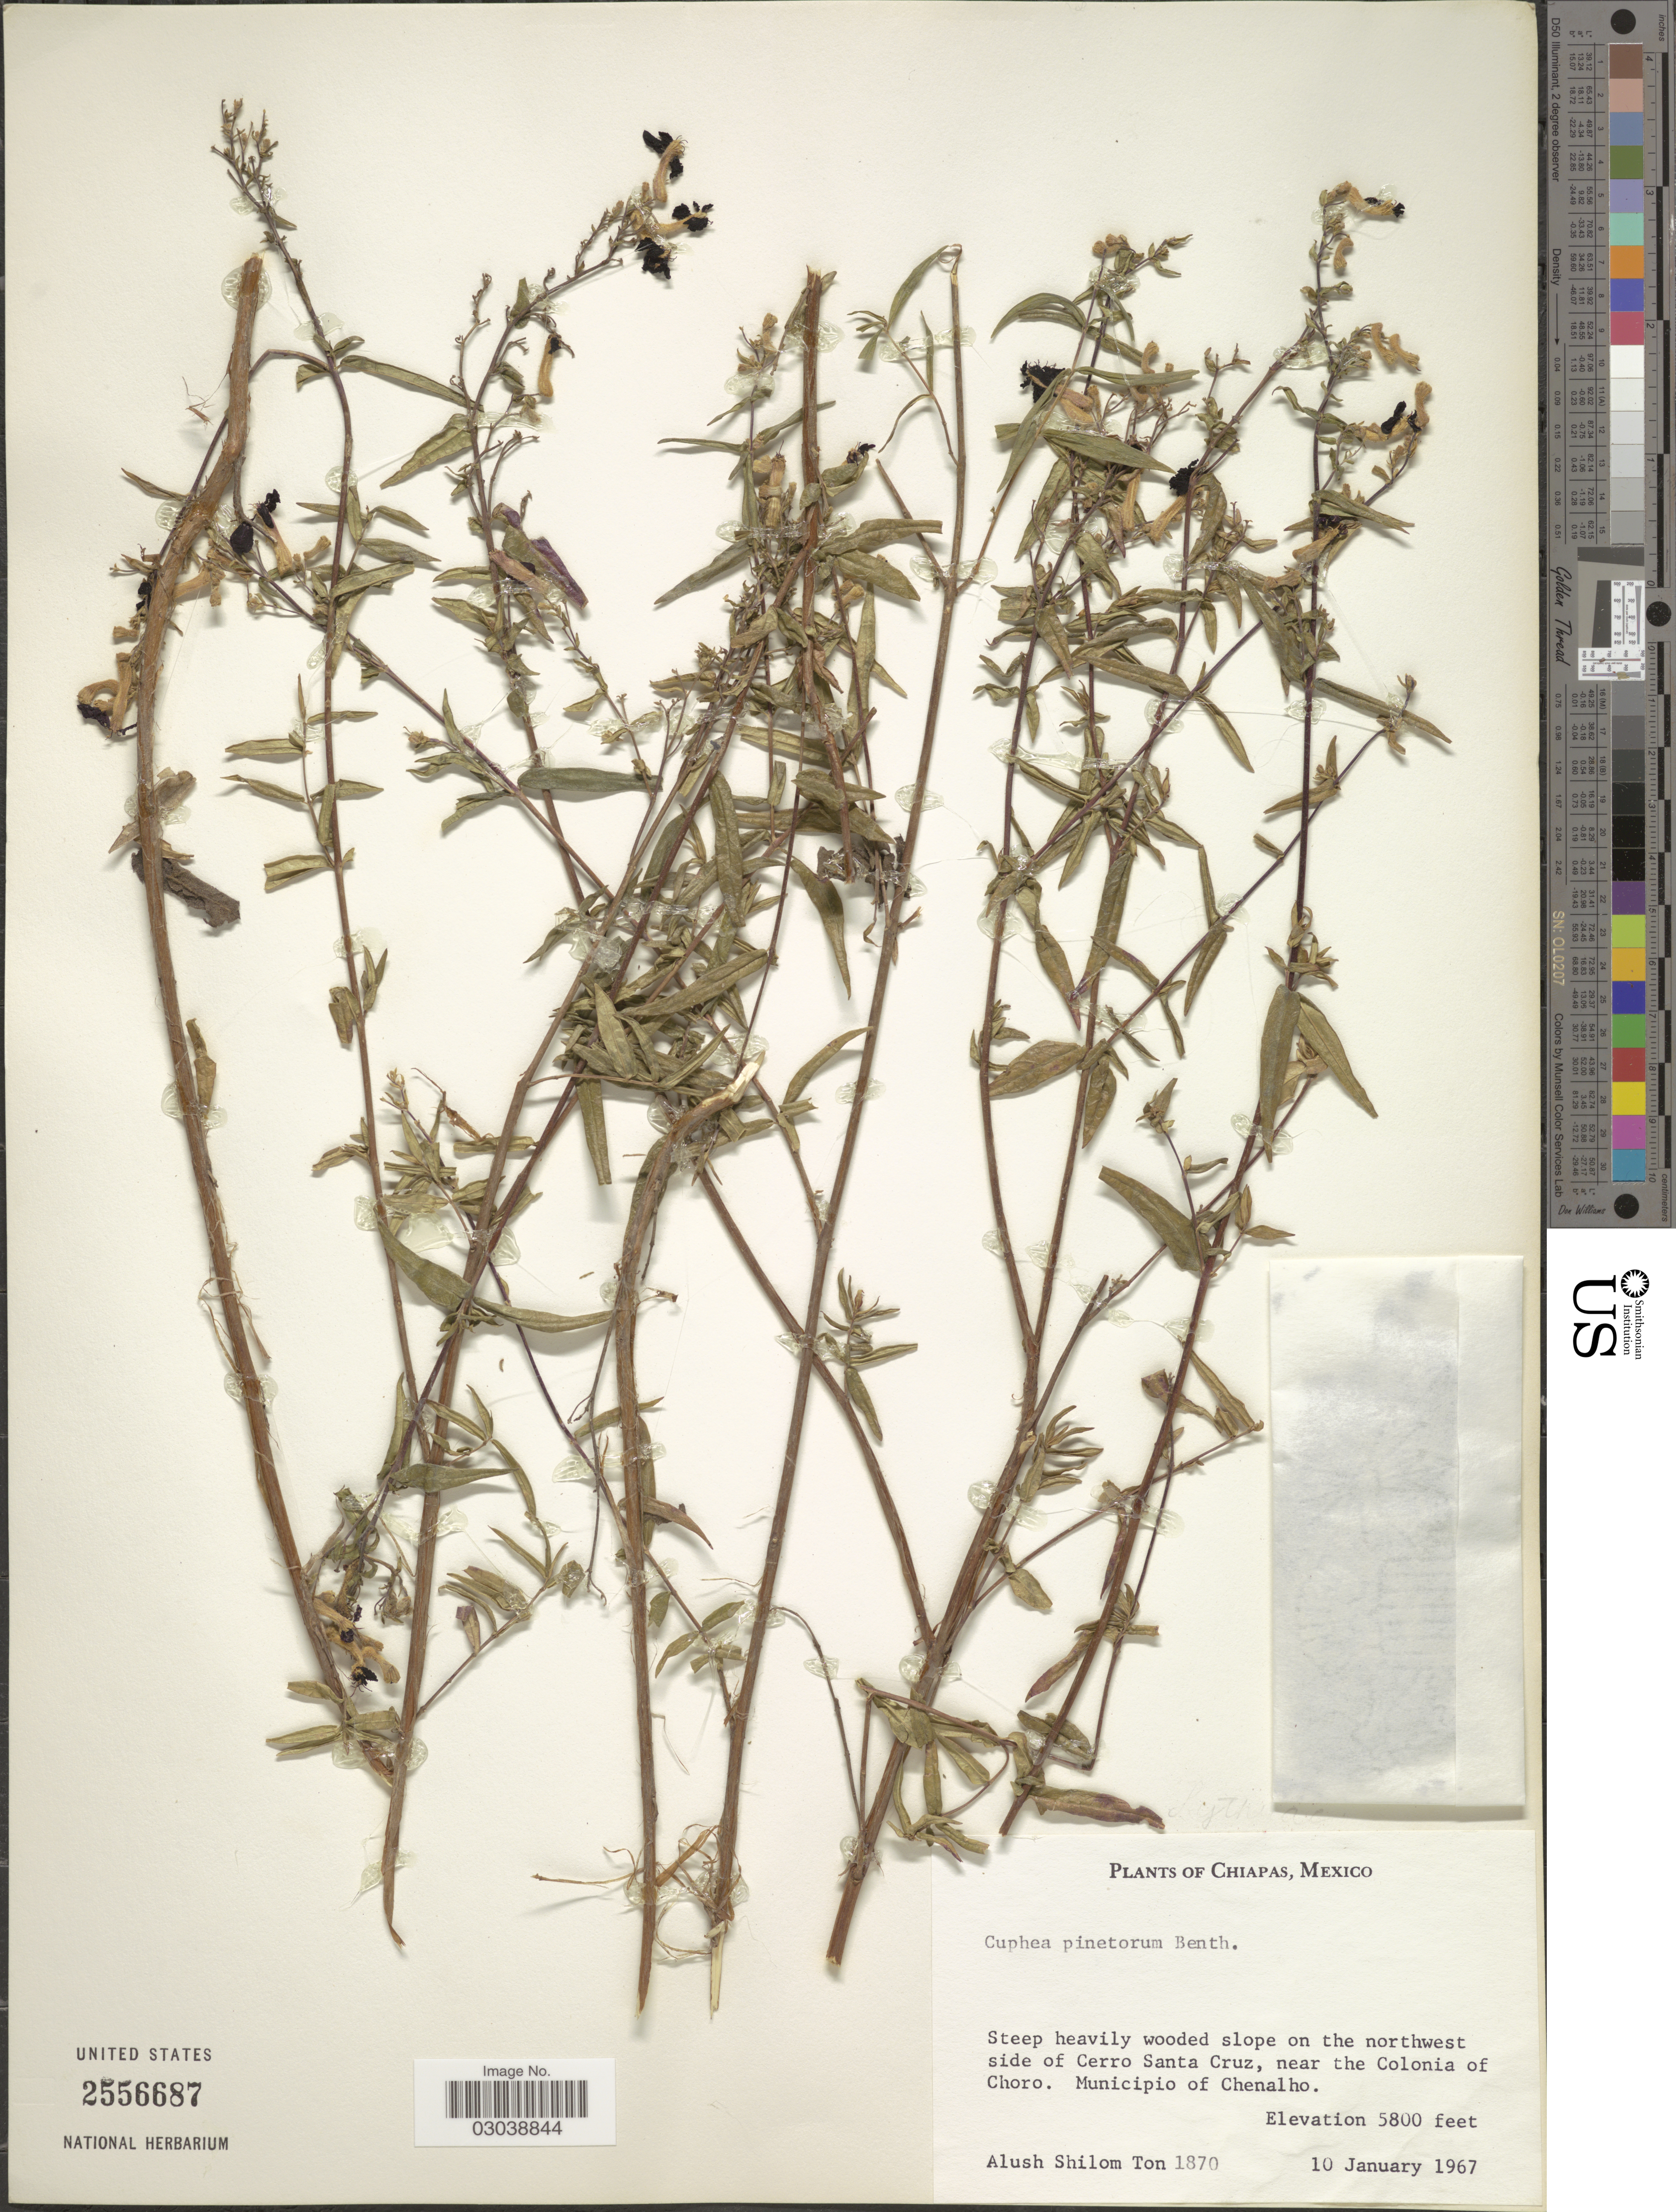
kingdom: Plantae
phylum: Tracheophyta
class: Magnoliopsida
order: Myrtales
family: Lythraceae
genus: Cuphea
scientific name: Cuphea pinetorum Benth.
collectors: A. M. Ton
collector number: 1870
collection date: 1967-01-10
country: Mexico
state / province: Chiapas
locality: Steep heavily wooded slope on the northwest side of Cerro Santa Cruz, near the Colonia of Choro. Municipio of Chenalho.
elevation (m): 1768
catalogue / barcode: US 2556687